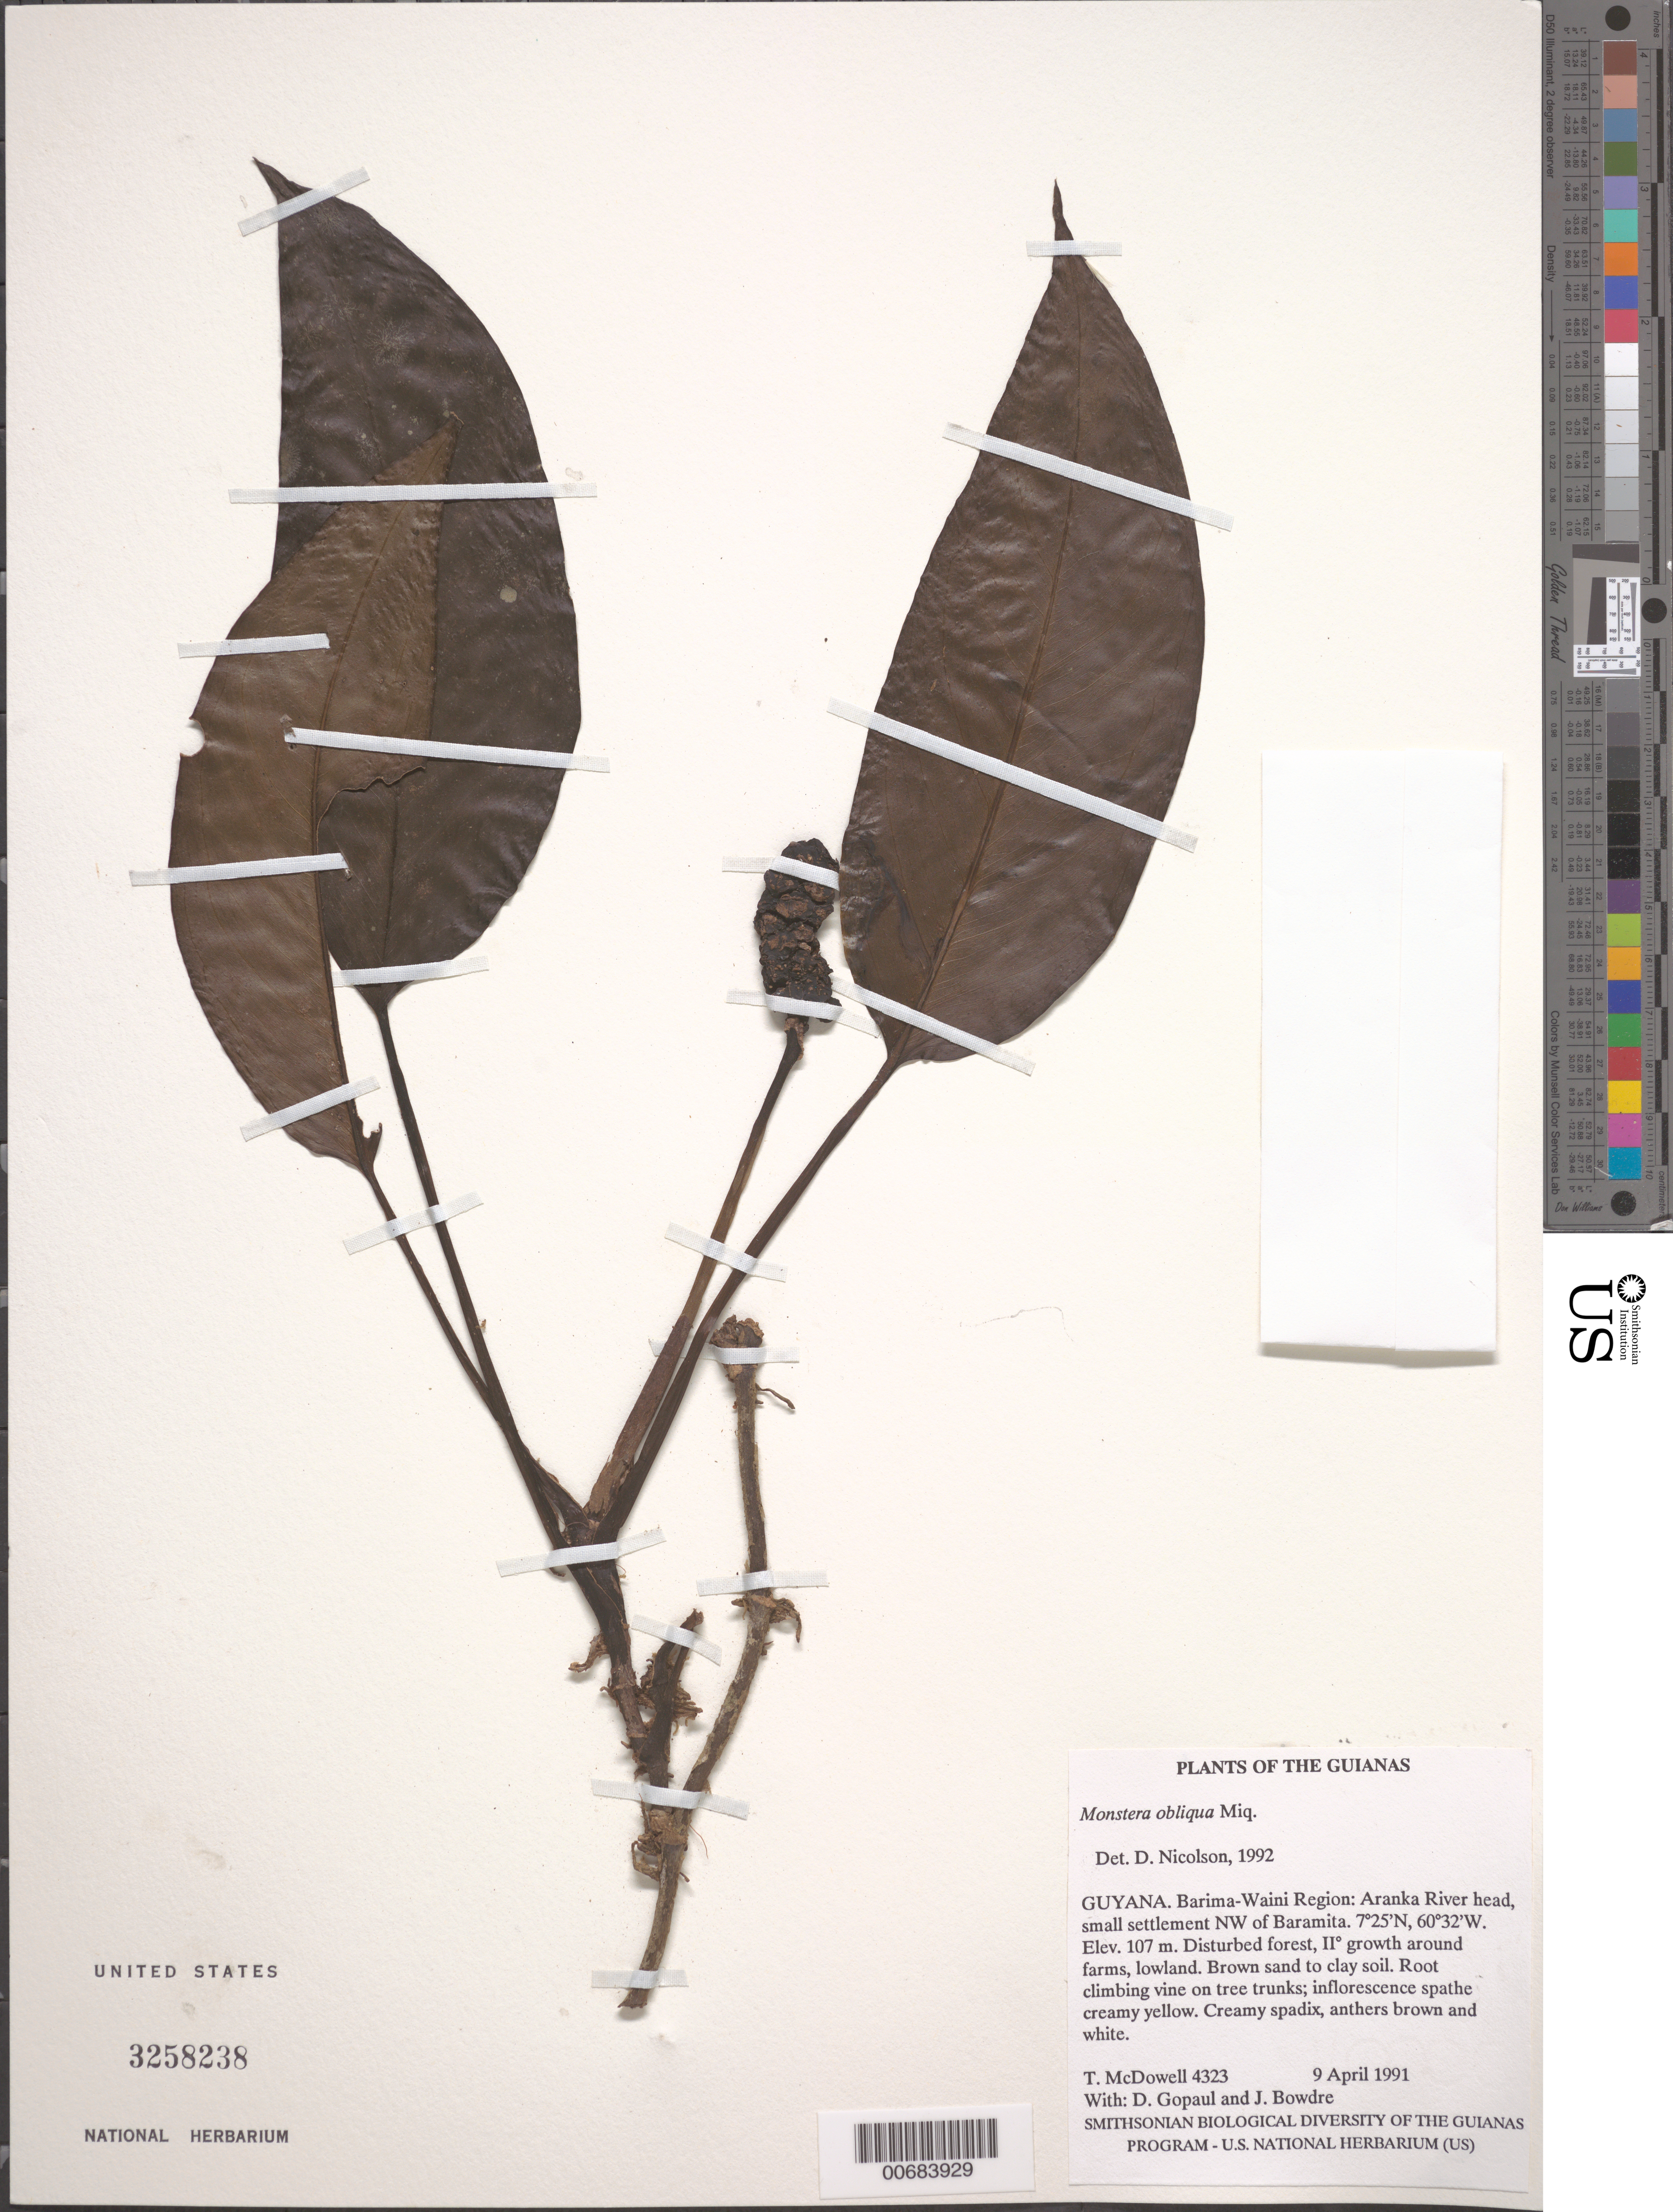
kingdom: Plantae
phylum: Tracheophyta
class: Liliopsida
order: Alismatales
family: Araceae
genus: Monstera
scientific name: Monstera obliqua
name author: Miq.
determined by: Nicolson, Dan H.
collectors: T. McDowell, D. Gopaul & J. Bowdre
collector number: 4323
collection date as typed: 9 April 1991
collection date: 1991-04-09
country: Guyana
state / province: Barima-Waini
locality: Aranka River head, small settlement NW of Baramita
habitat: Disturbed forest, secondary growth around farms, lowland. Brown sand to clay soil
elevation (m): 107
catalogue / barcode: US 3258238